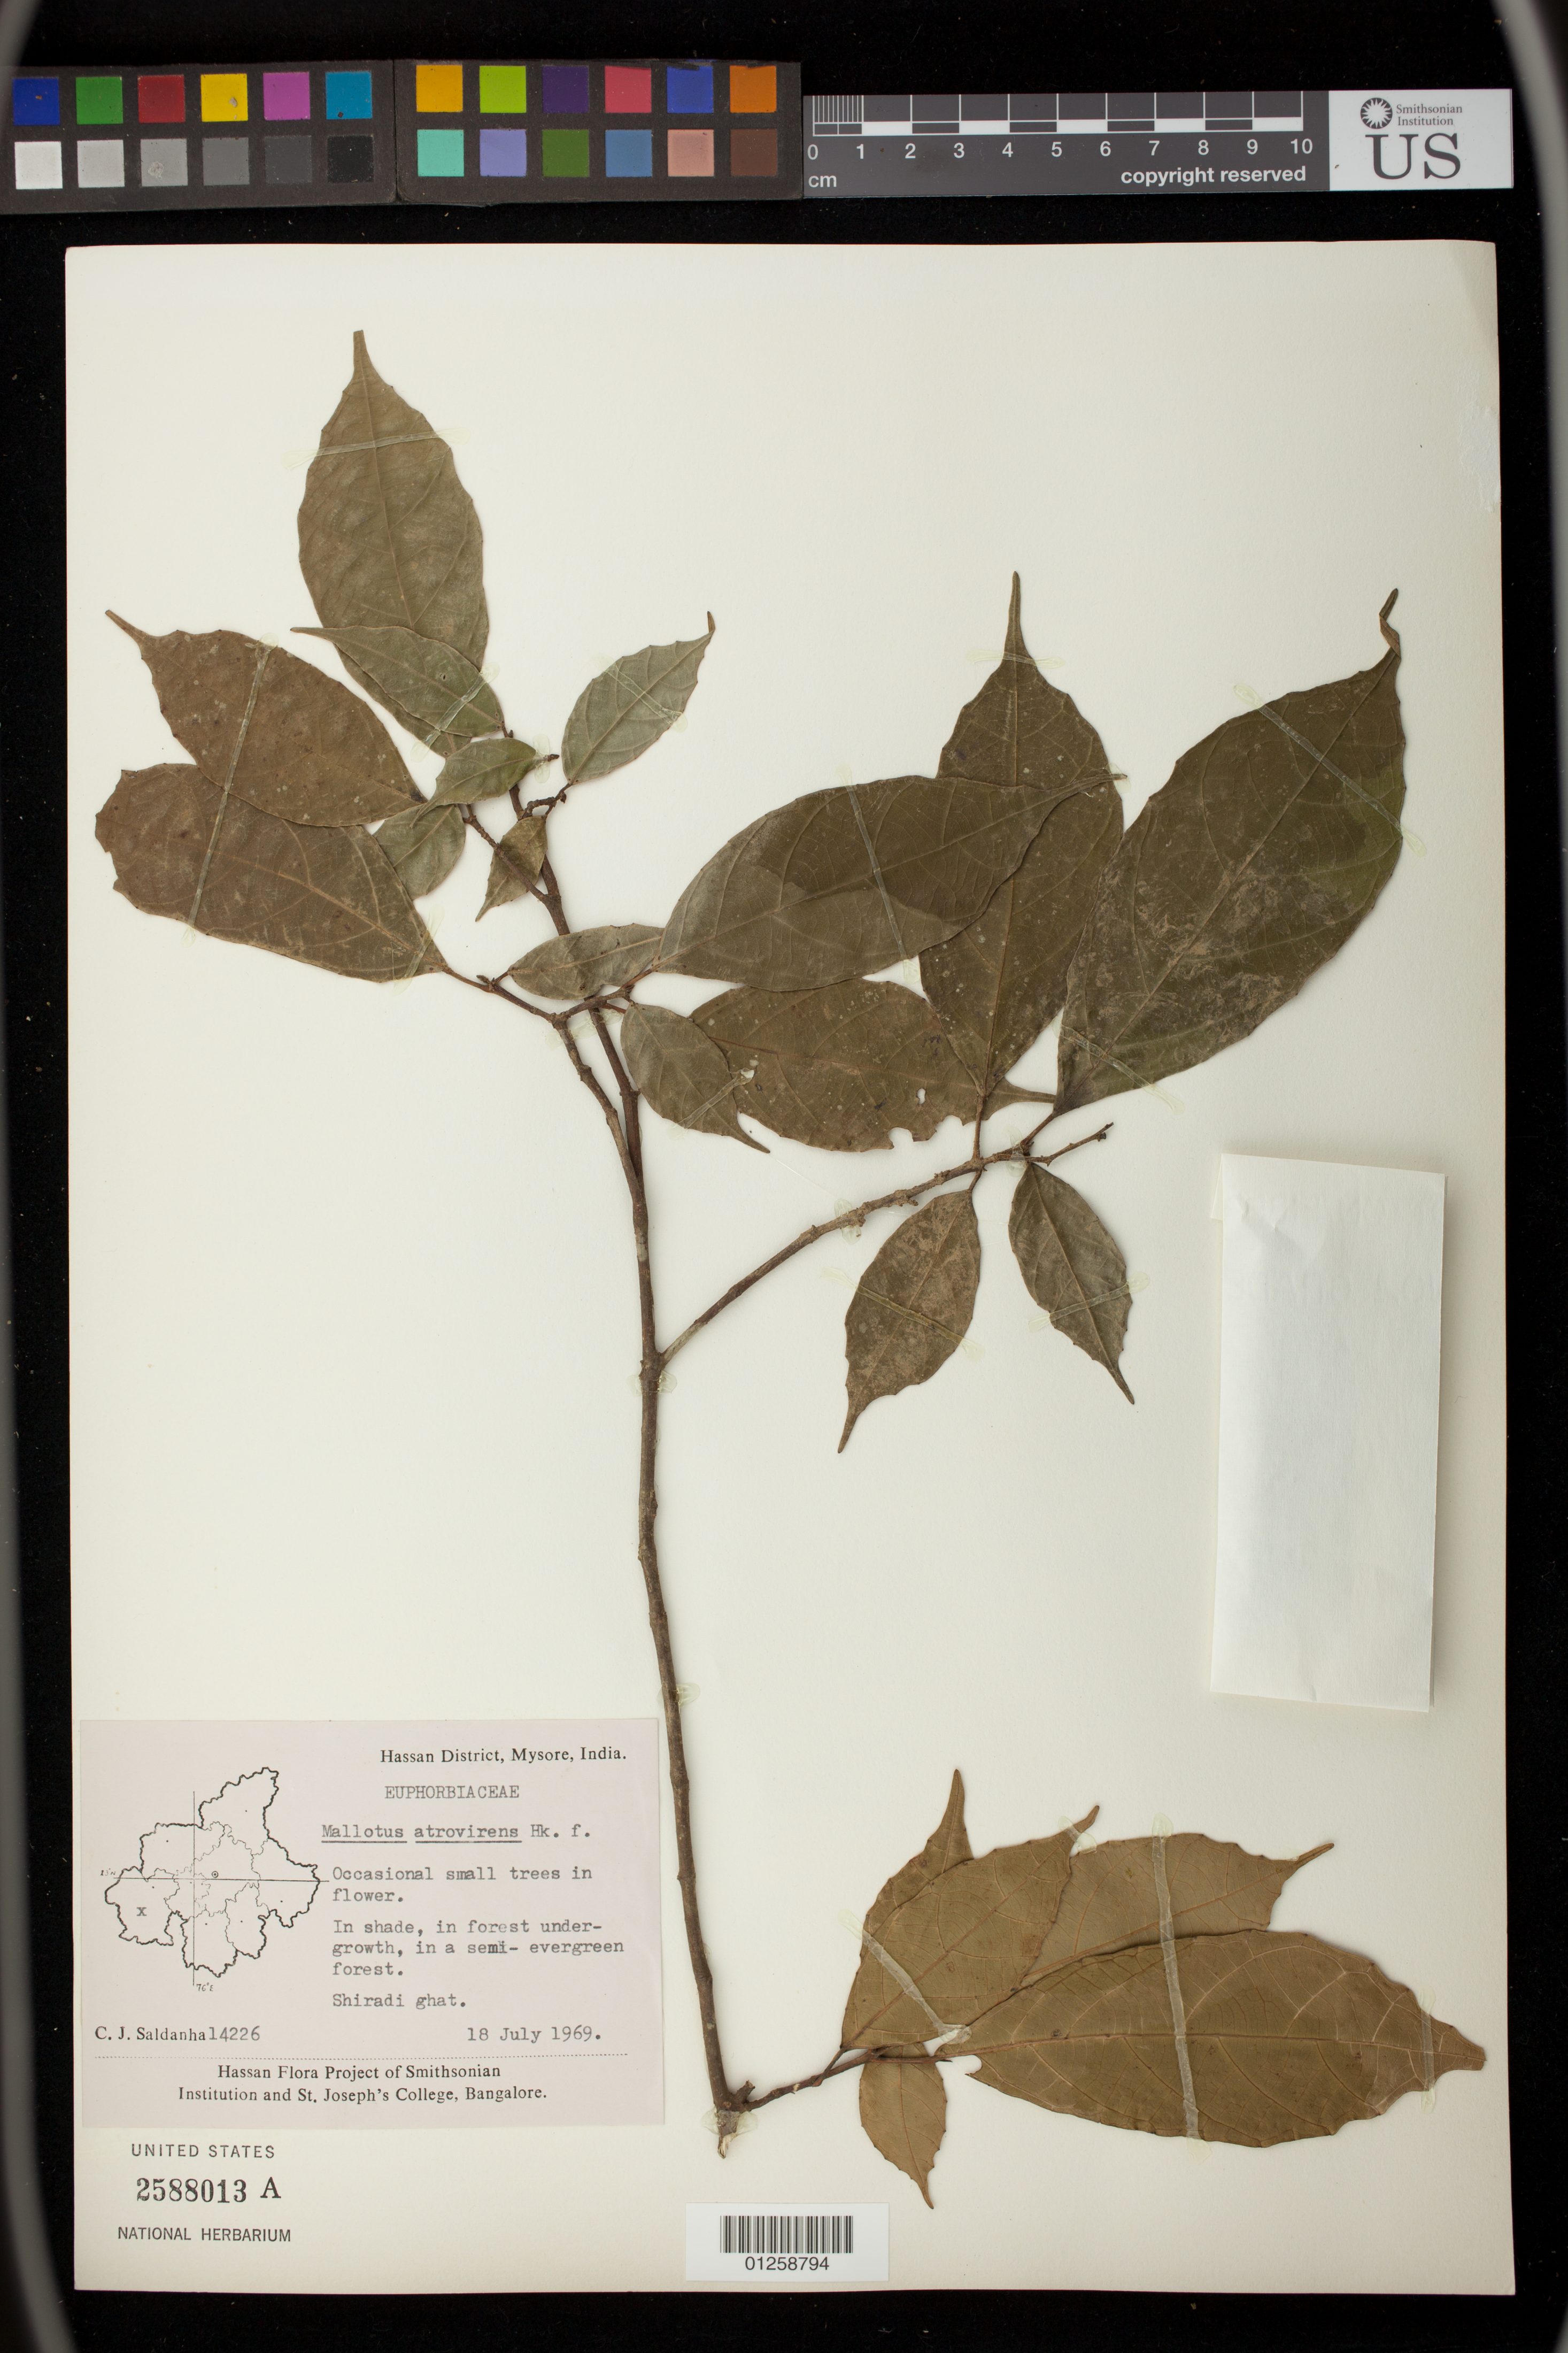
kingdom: Plantae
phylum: Tracheophyta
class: Magnoliopsida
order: Malpighiales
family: Euphorbiaceae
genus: Mallotus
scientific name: Mallotus atrovirens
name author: Müll. Arg.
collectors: C. J. Saldanha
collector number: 14226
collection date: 1969-07-18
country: India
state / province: Karnataka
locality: Hassan District, Mysore.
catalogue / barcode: US 2588013A